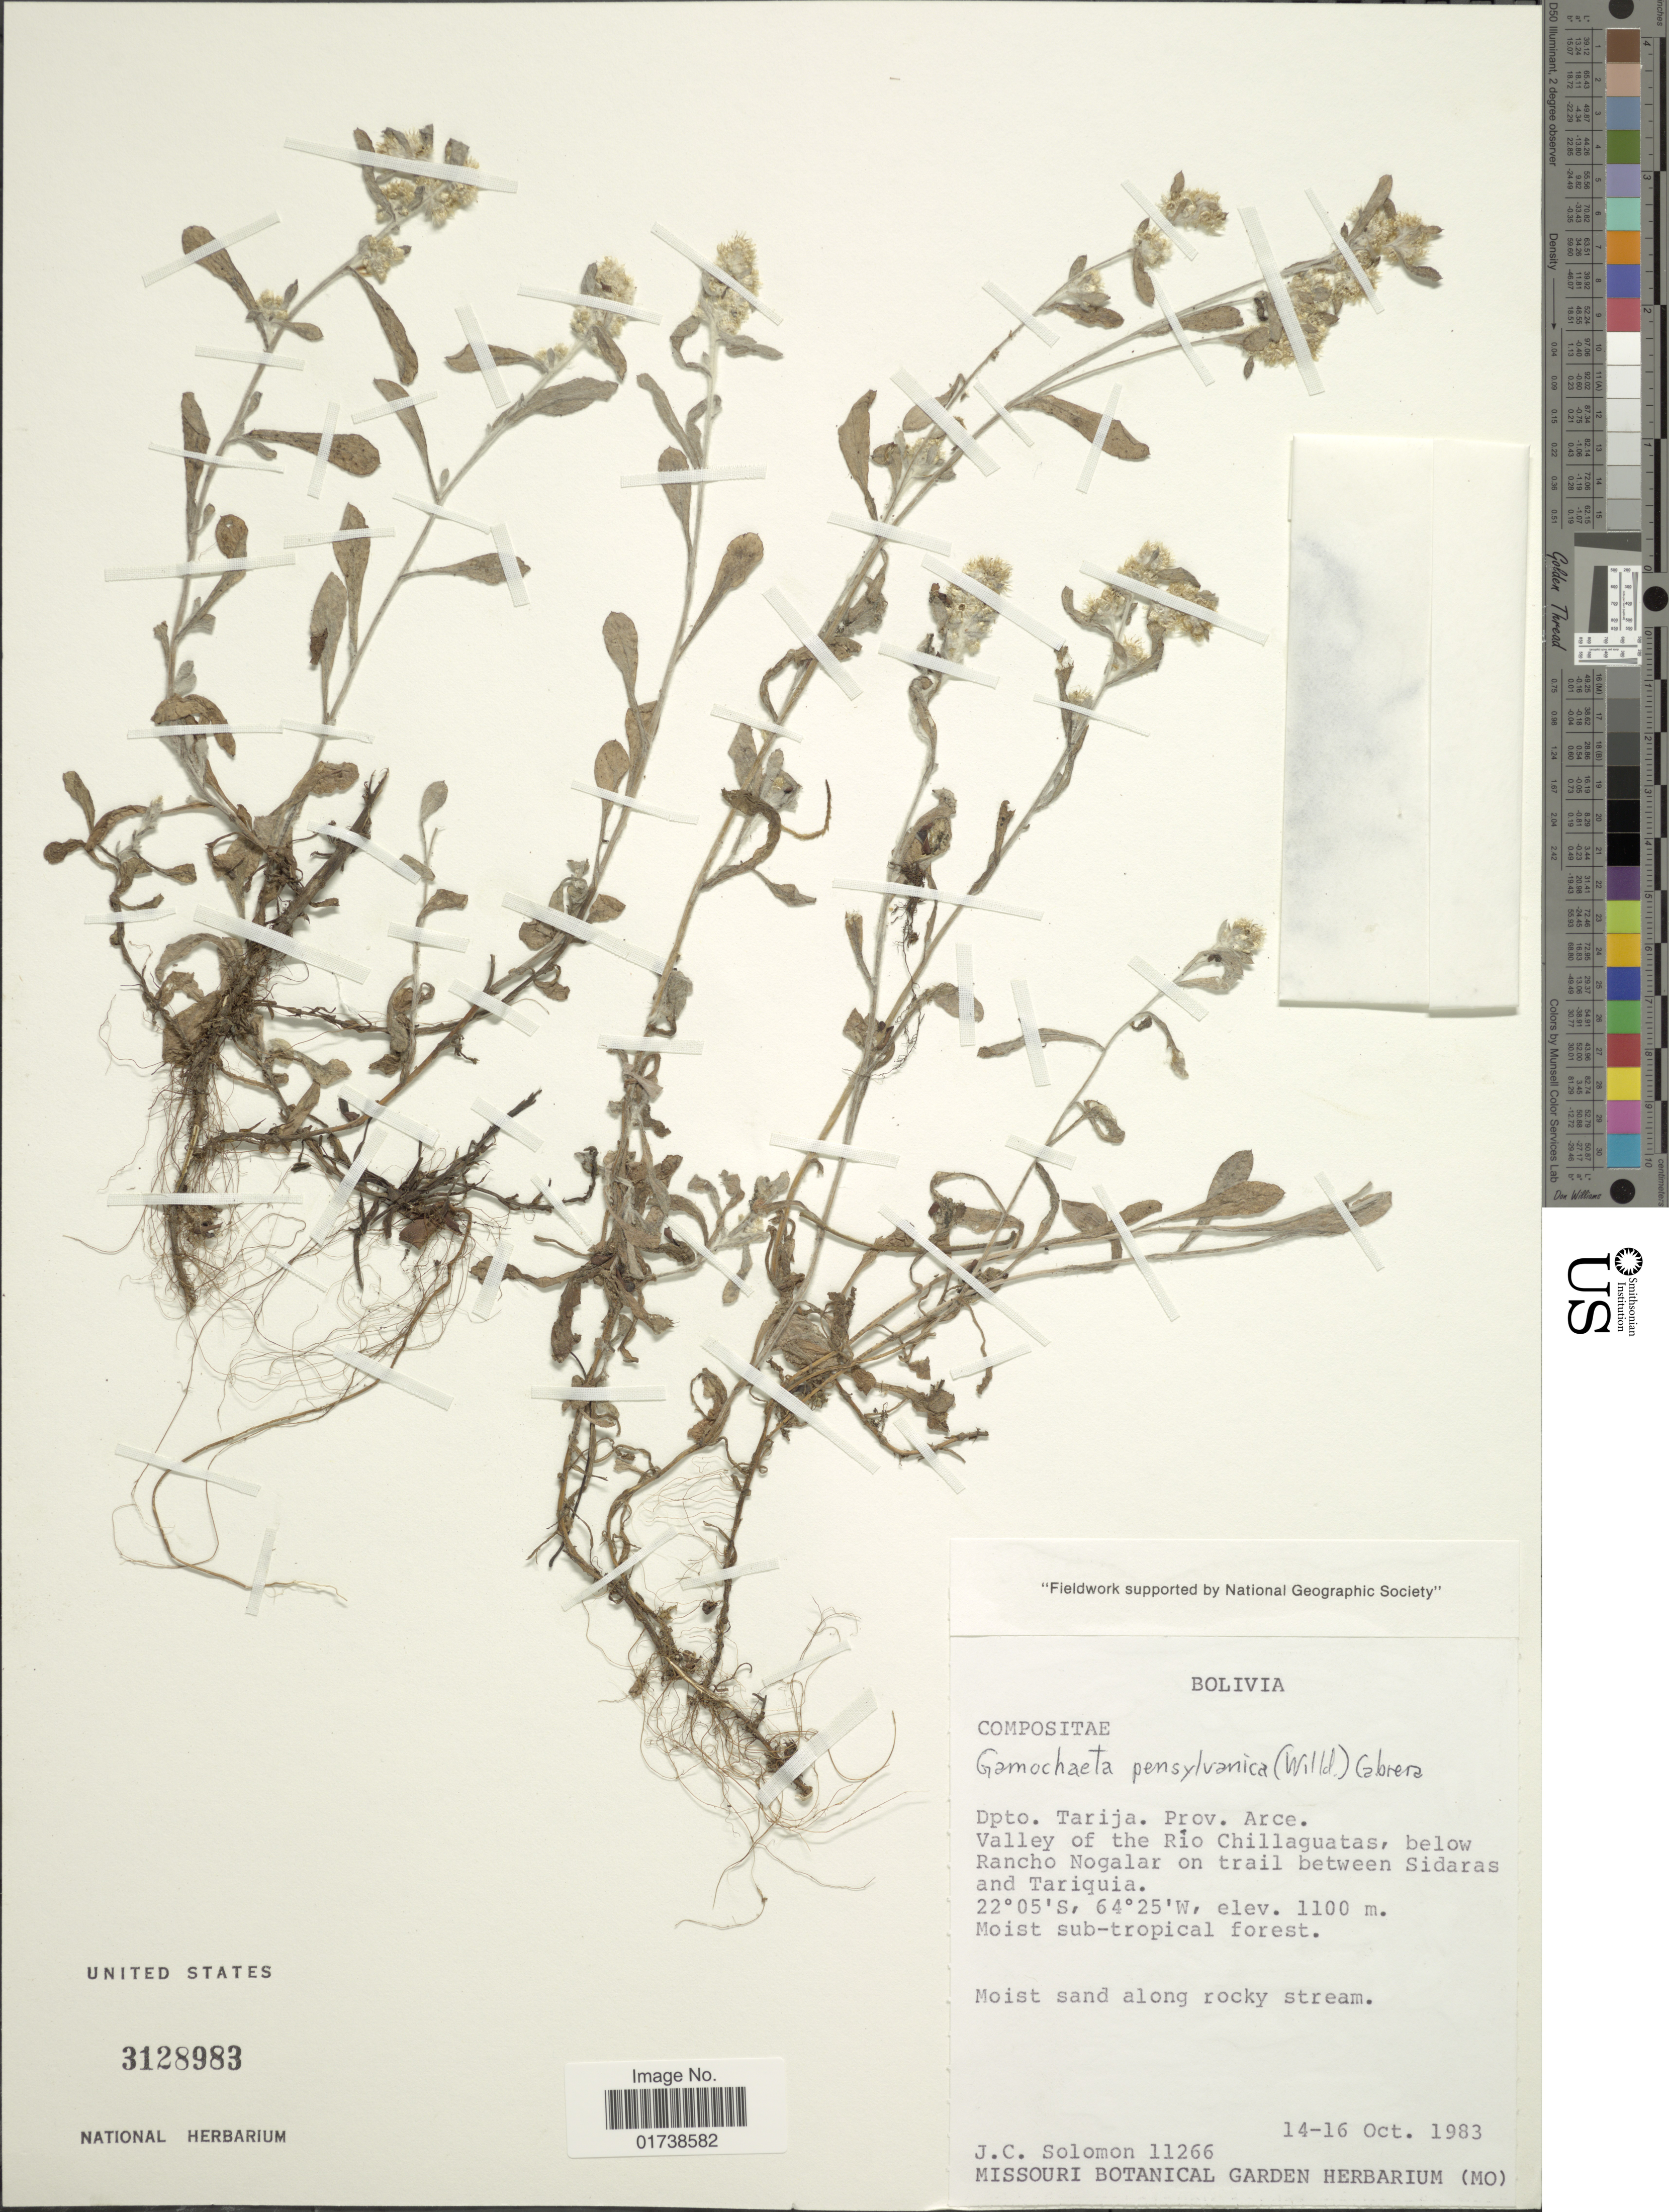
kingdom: Plantae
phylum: Tracheophyta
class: Magnoliopsida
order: Asterales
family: Asteraceae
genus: Gamochaeta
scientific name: Gamochaeta pensylvanica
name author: (Willd.) Cabrera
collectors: J. C. Solomon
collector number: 11266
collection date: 1983-10-14/1983-10-16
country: Bolivia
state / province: Tarija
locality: Prov. Arce, valley of the Rio Chillaguatas, below Rancho Nogalar on trail between Sidaras and Tariquia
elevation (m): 1100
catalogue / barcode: US 3128983